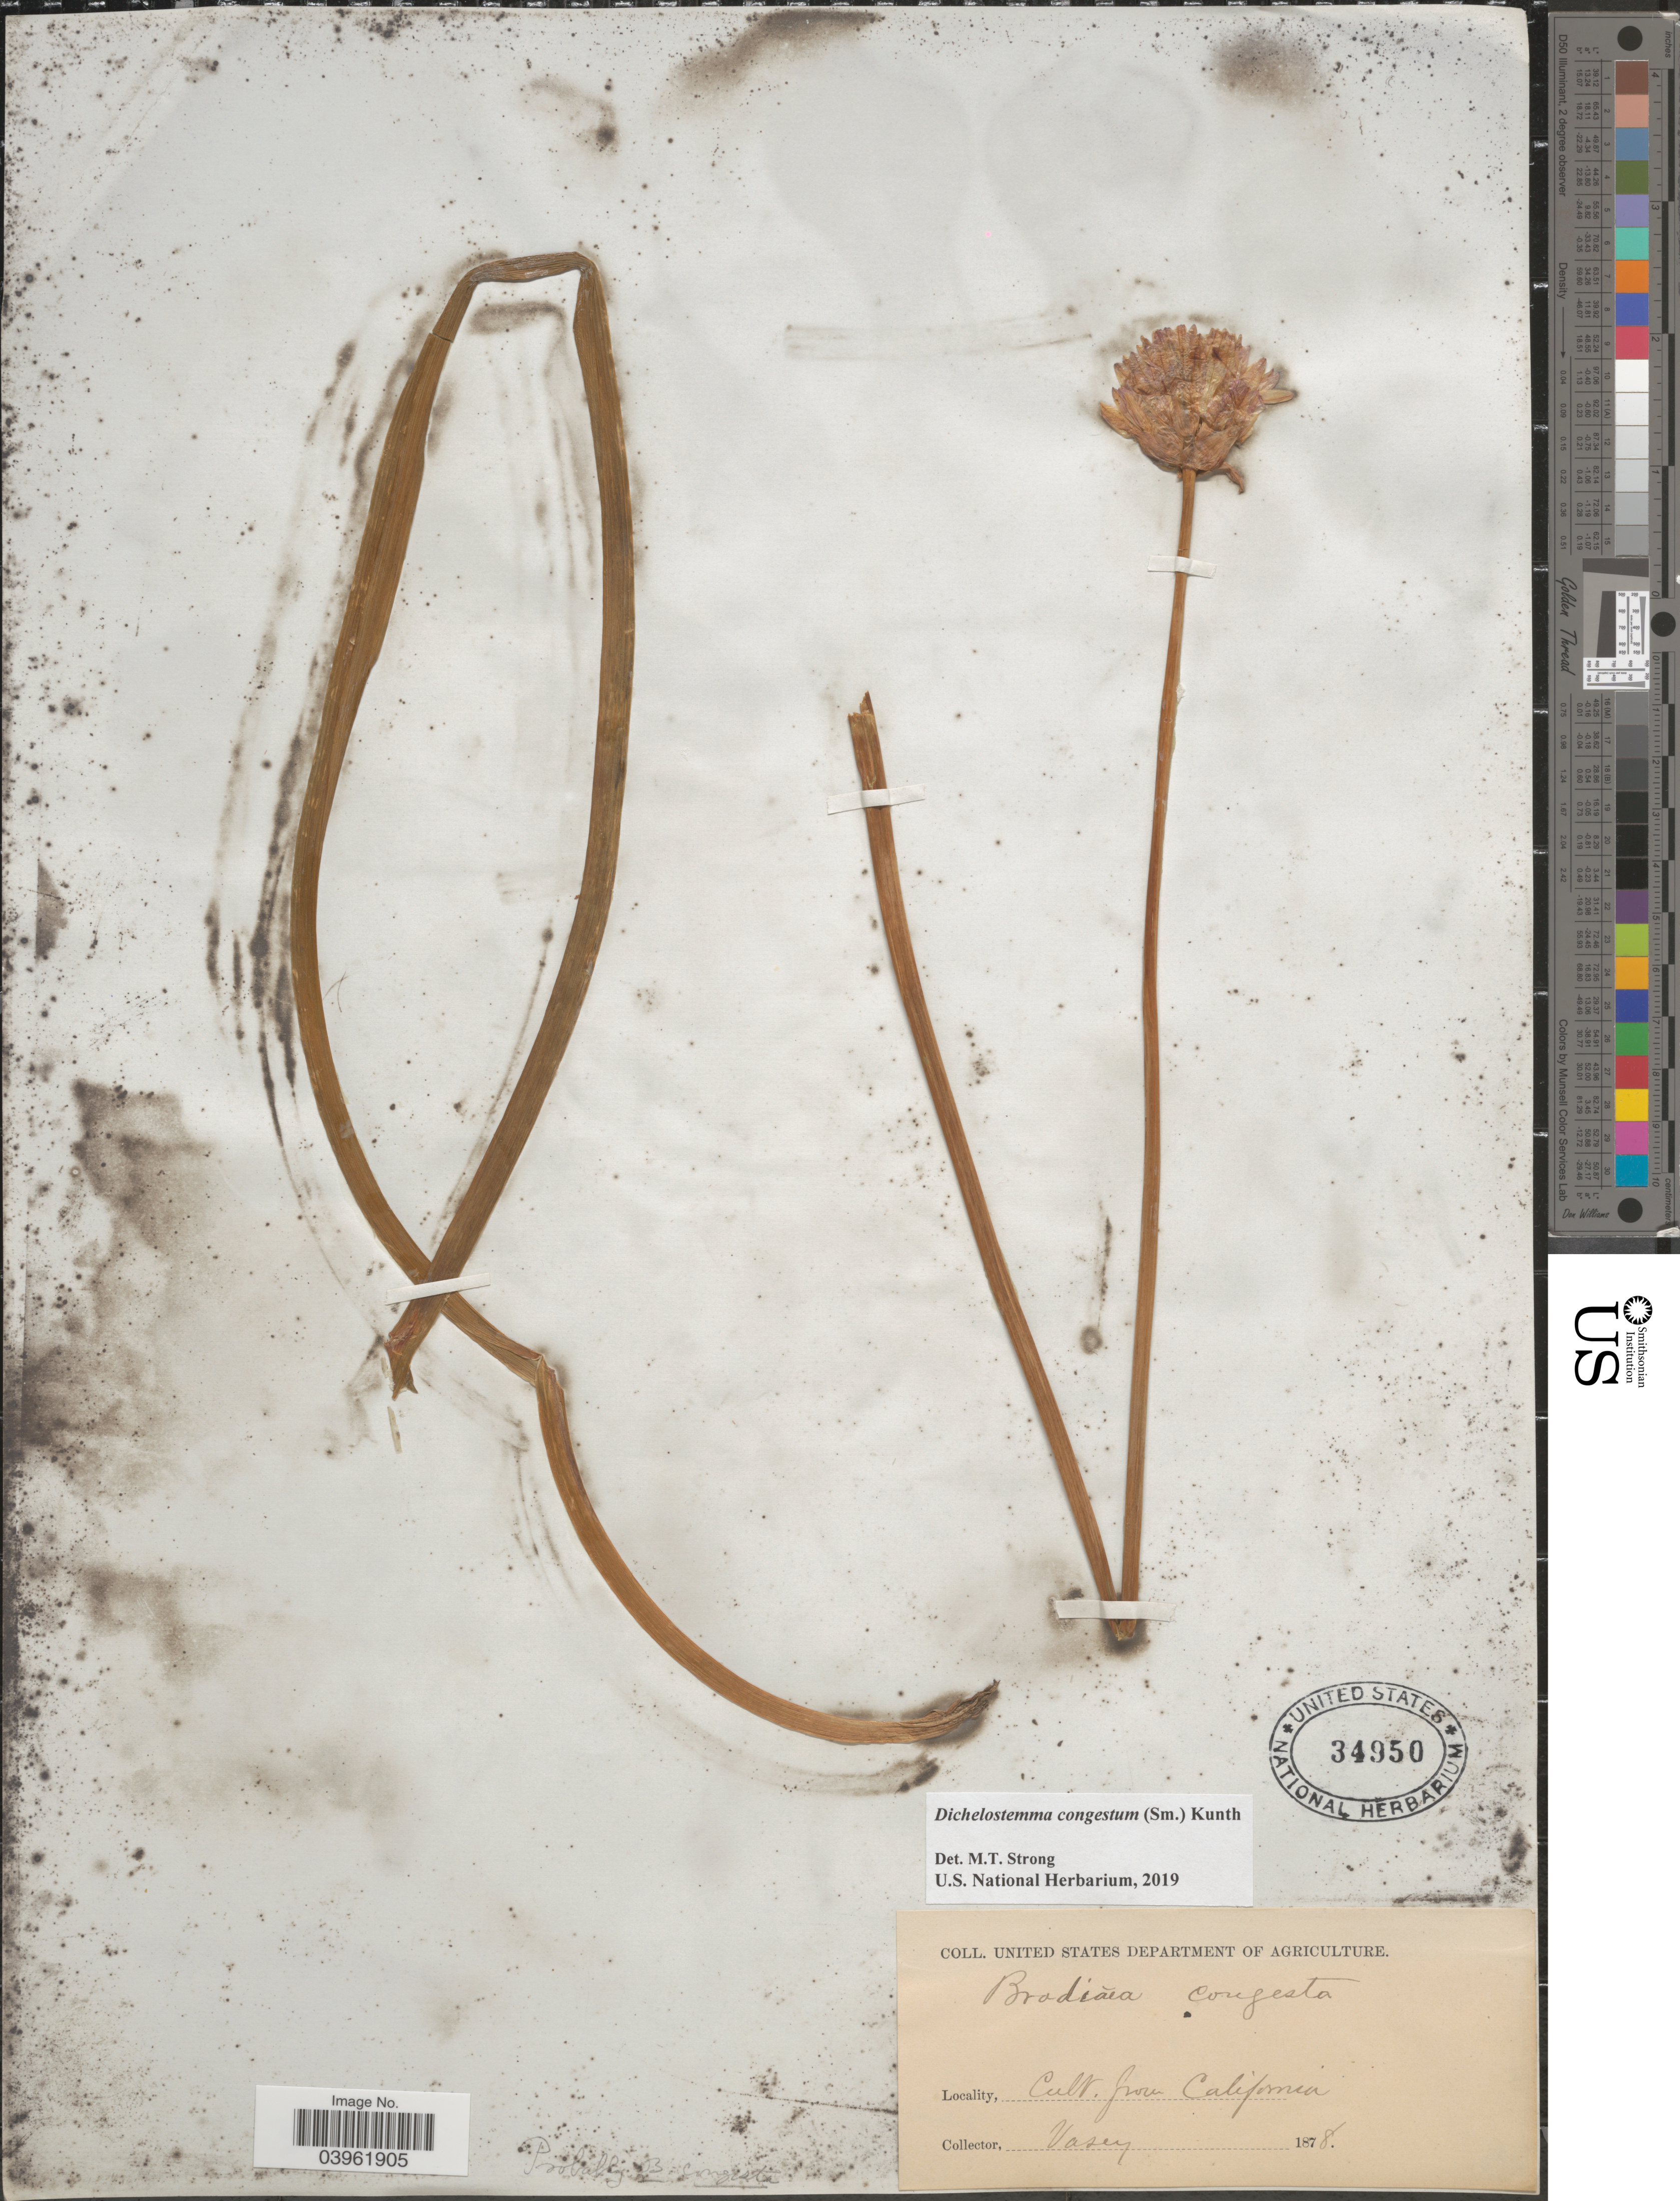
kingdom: Plantae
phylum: Tracheophyta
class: Liliopsida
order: Asparagales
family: Asparagaceae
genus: Dichelostemma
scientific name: Dichelostemma congestum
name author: Kunth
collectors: Vasey, --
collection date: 1878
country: United States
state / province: California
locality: Cult. from California.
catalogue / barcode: US 34950